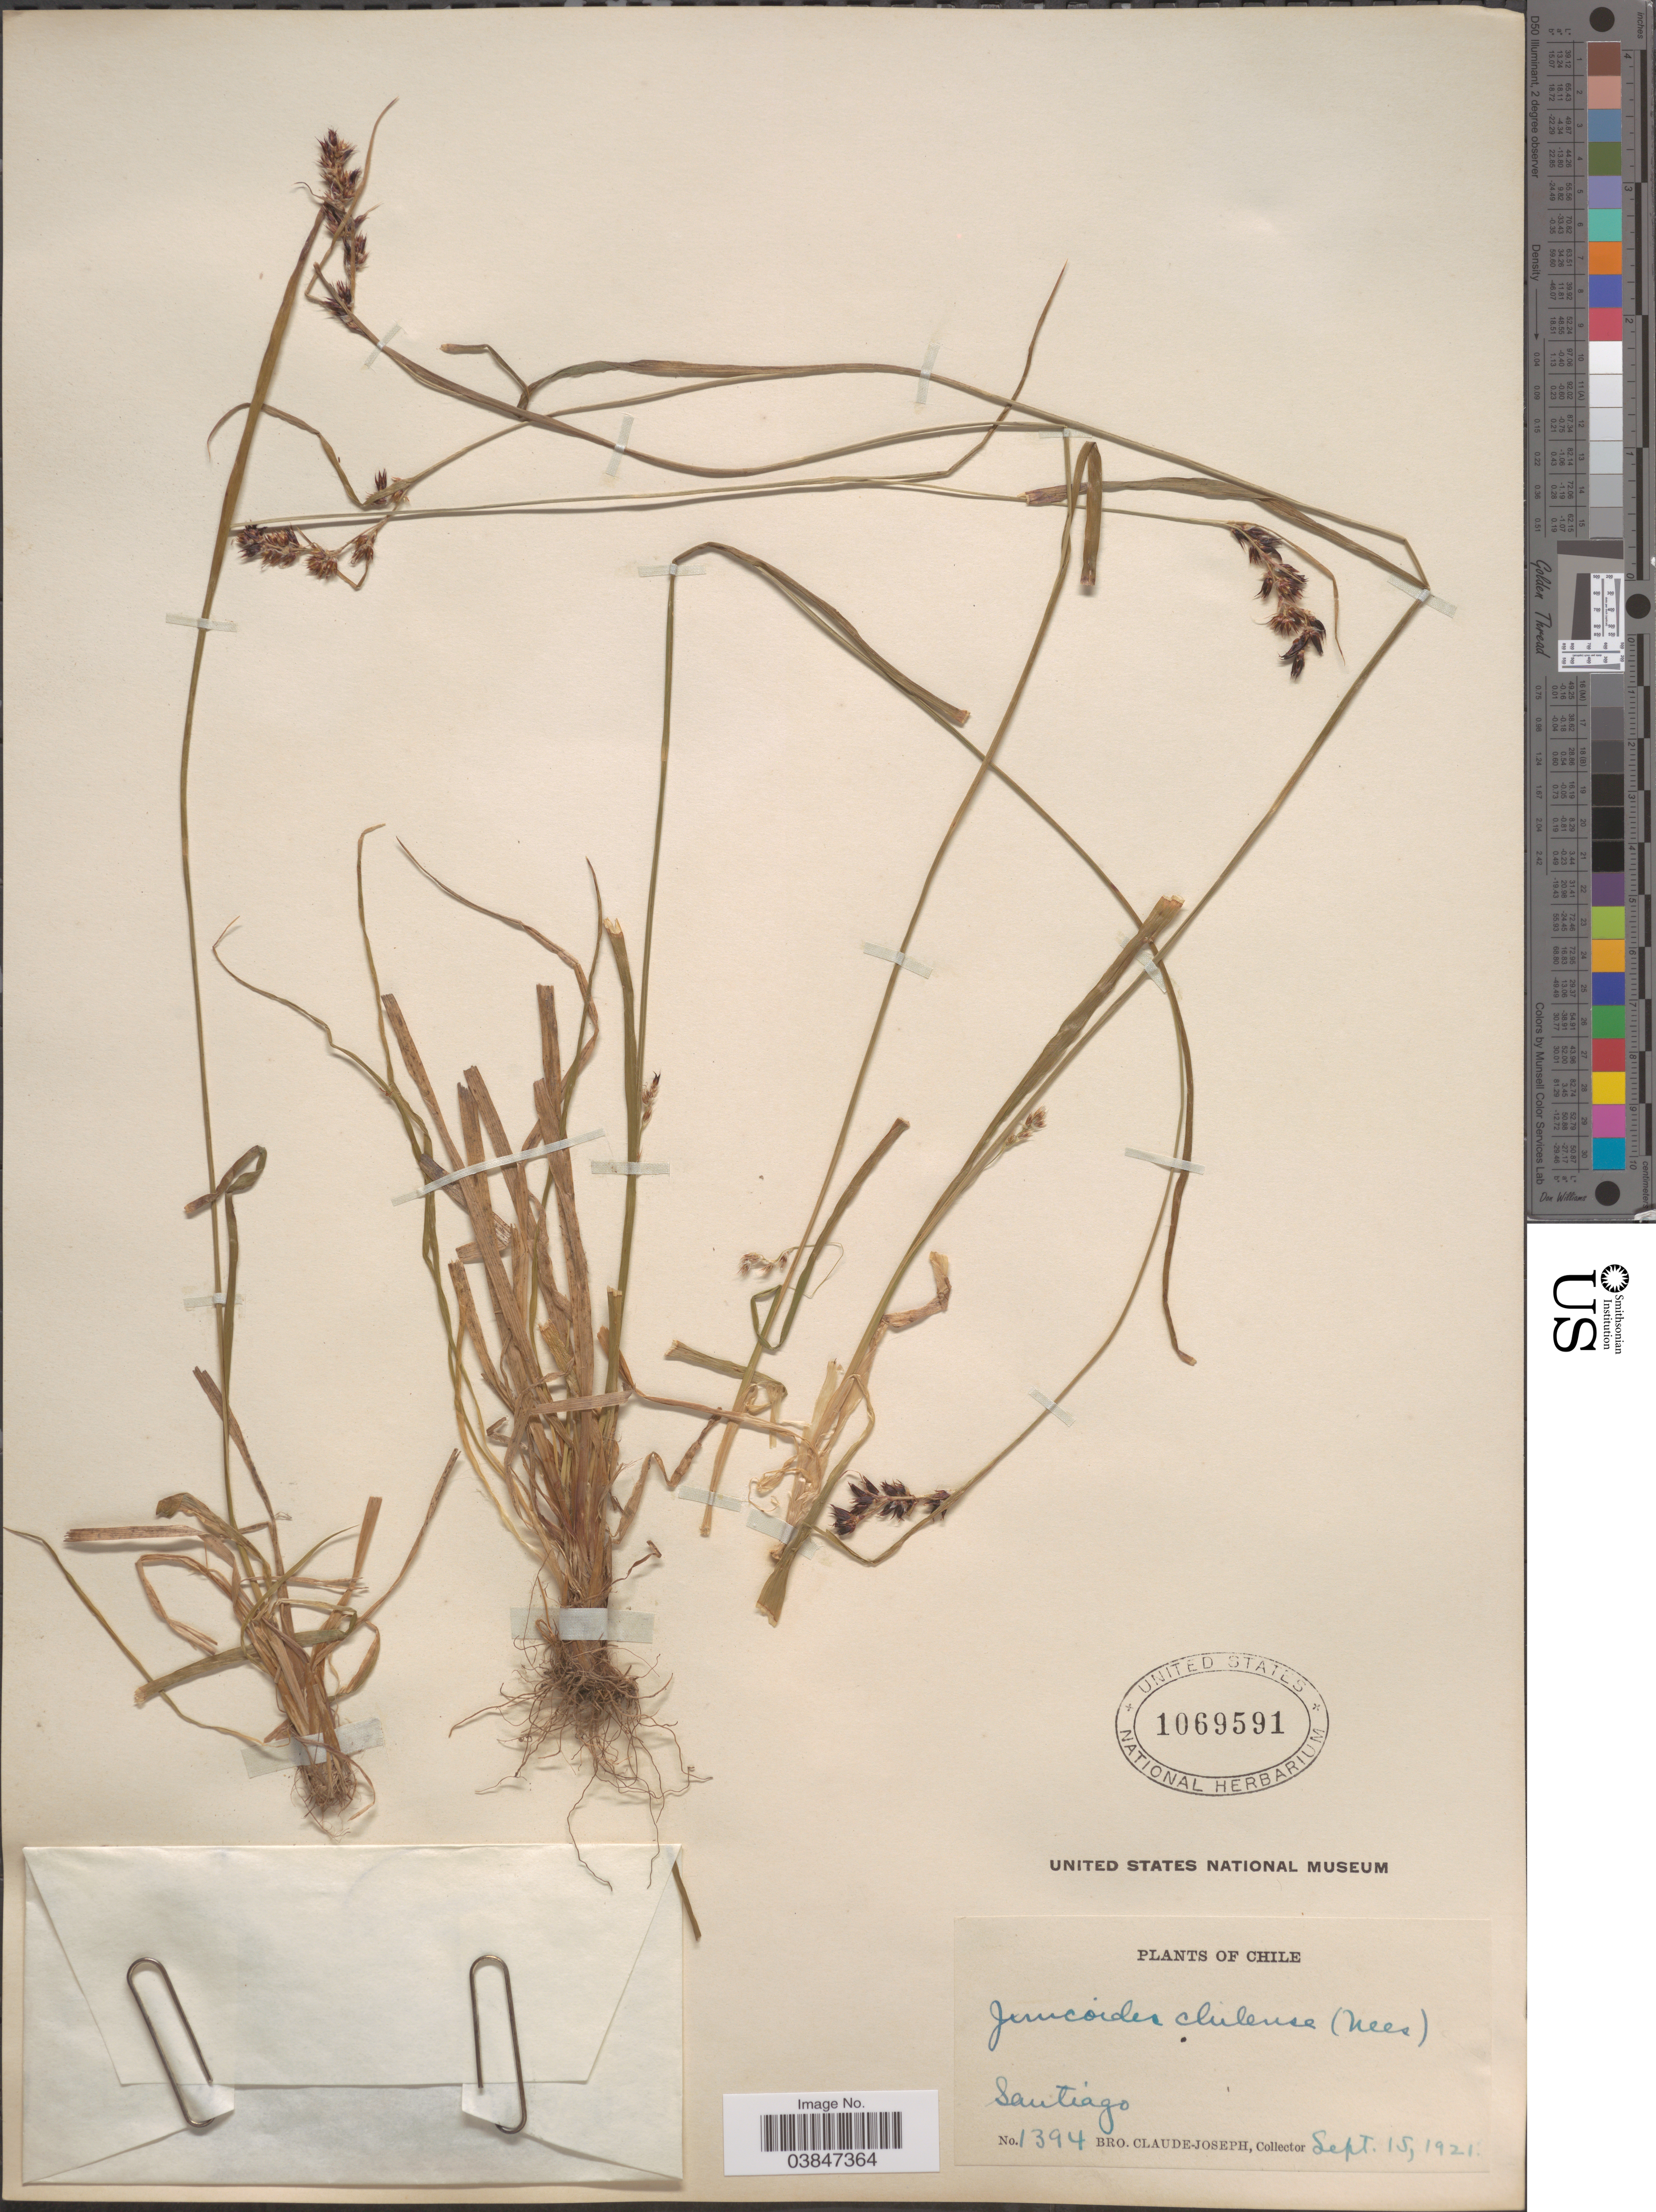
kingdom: Plantae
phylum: Tracheophyta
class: Liliopsida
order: Poales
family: Juncaceae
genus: Luzula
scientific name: Luzula chilensis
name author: Nees & Meyen ex Kunth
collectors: Bro. Claude-Joseph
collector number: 1394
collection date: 1921-09-15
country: Chile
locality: Santiago.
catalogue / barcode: US 1069591